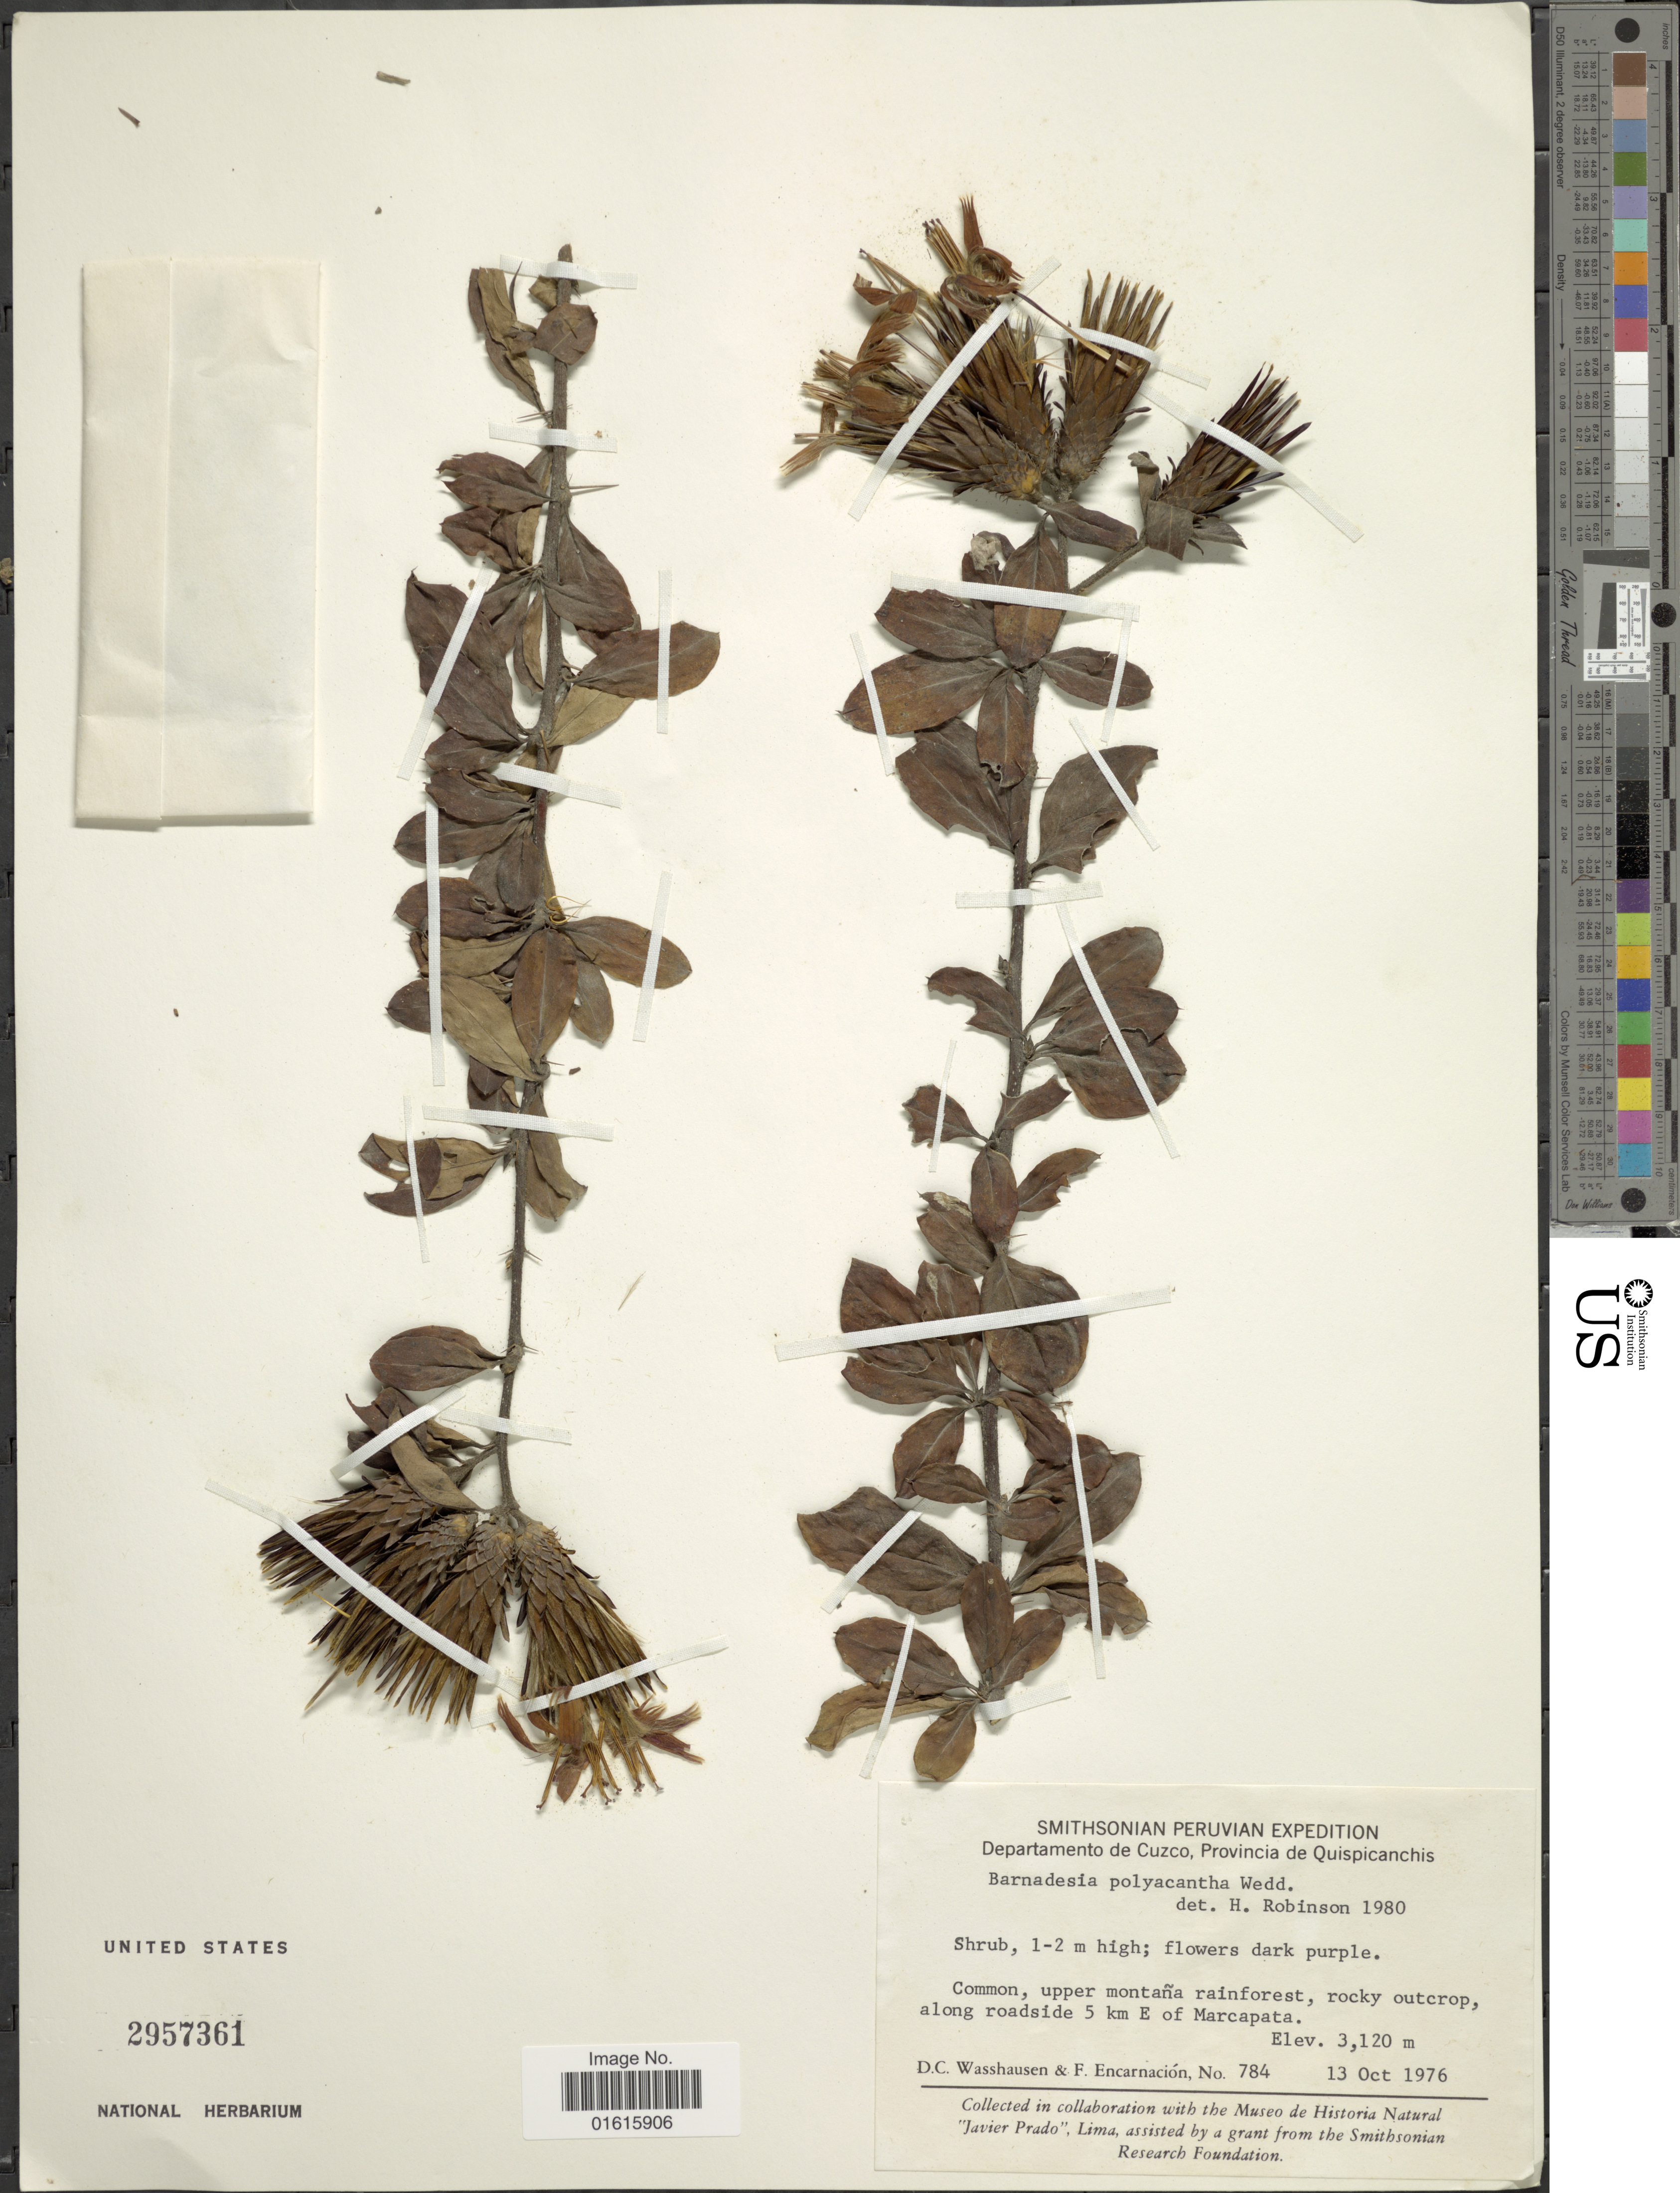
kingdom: Plantae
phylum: Tracheophyta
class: Magnoliopsida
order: Asterales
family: Asteraceae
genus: Barnadesia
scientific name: Barnadesia polyacantha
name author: Wedd.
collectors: D. C. Wasshausen & F. Encarnación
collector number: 784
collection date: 1976-10-13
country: Peru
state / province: Cusco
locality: Provincia de Quispicanchis, common, upper montana rainforest, rocky outcrop, along roadside 5 km E of Marcapata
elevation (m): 3120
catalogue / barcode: US 2957361